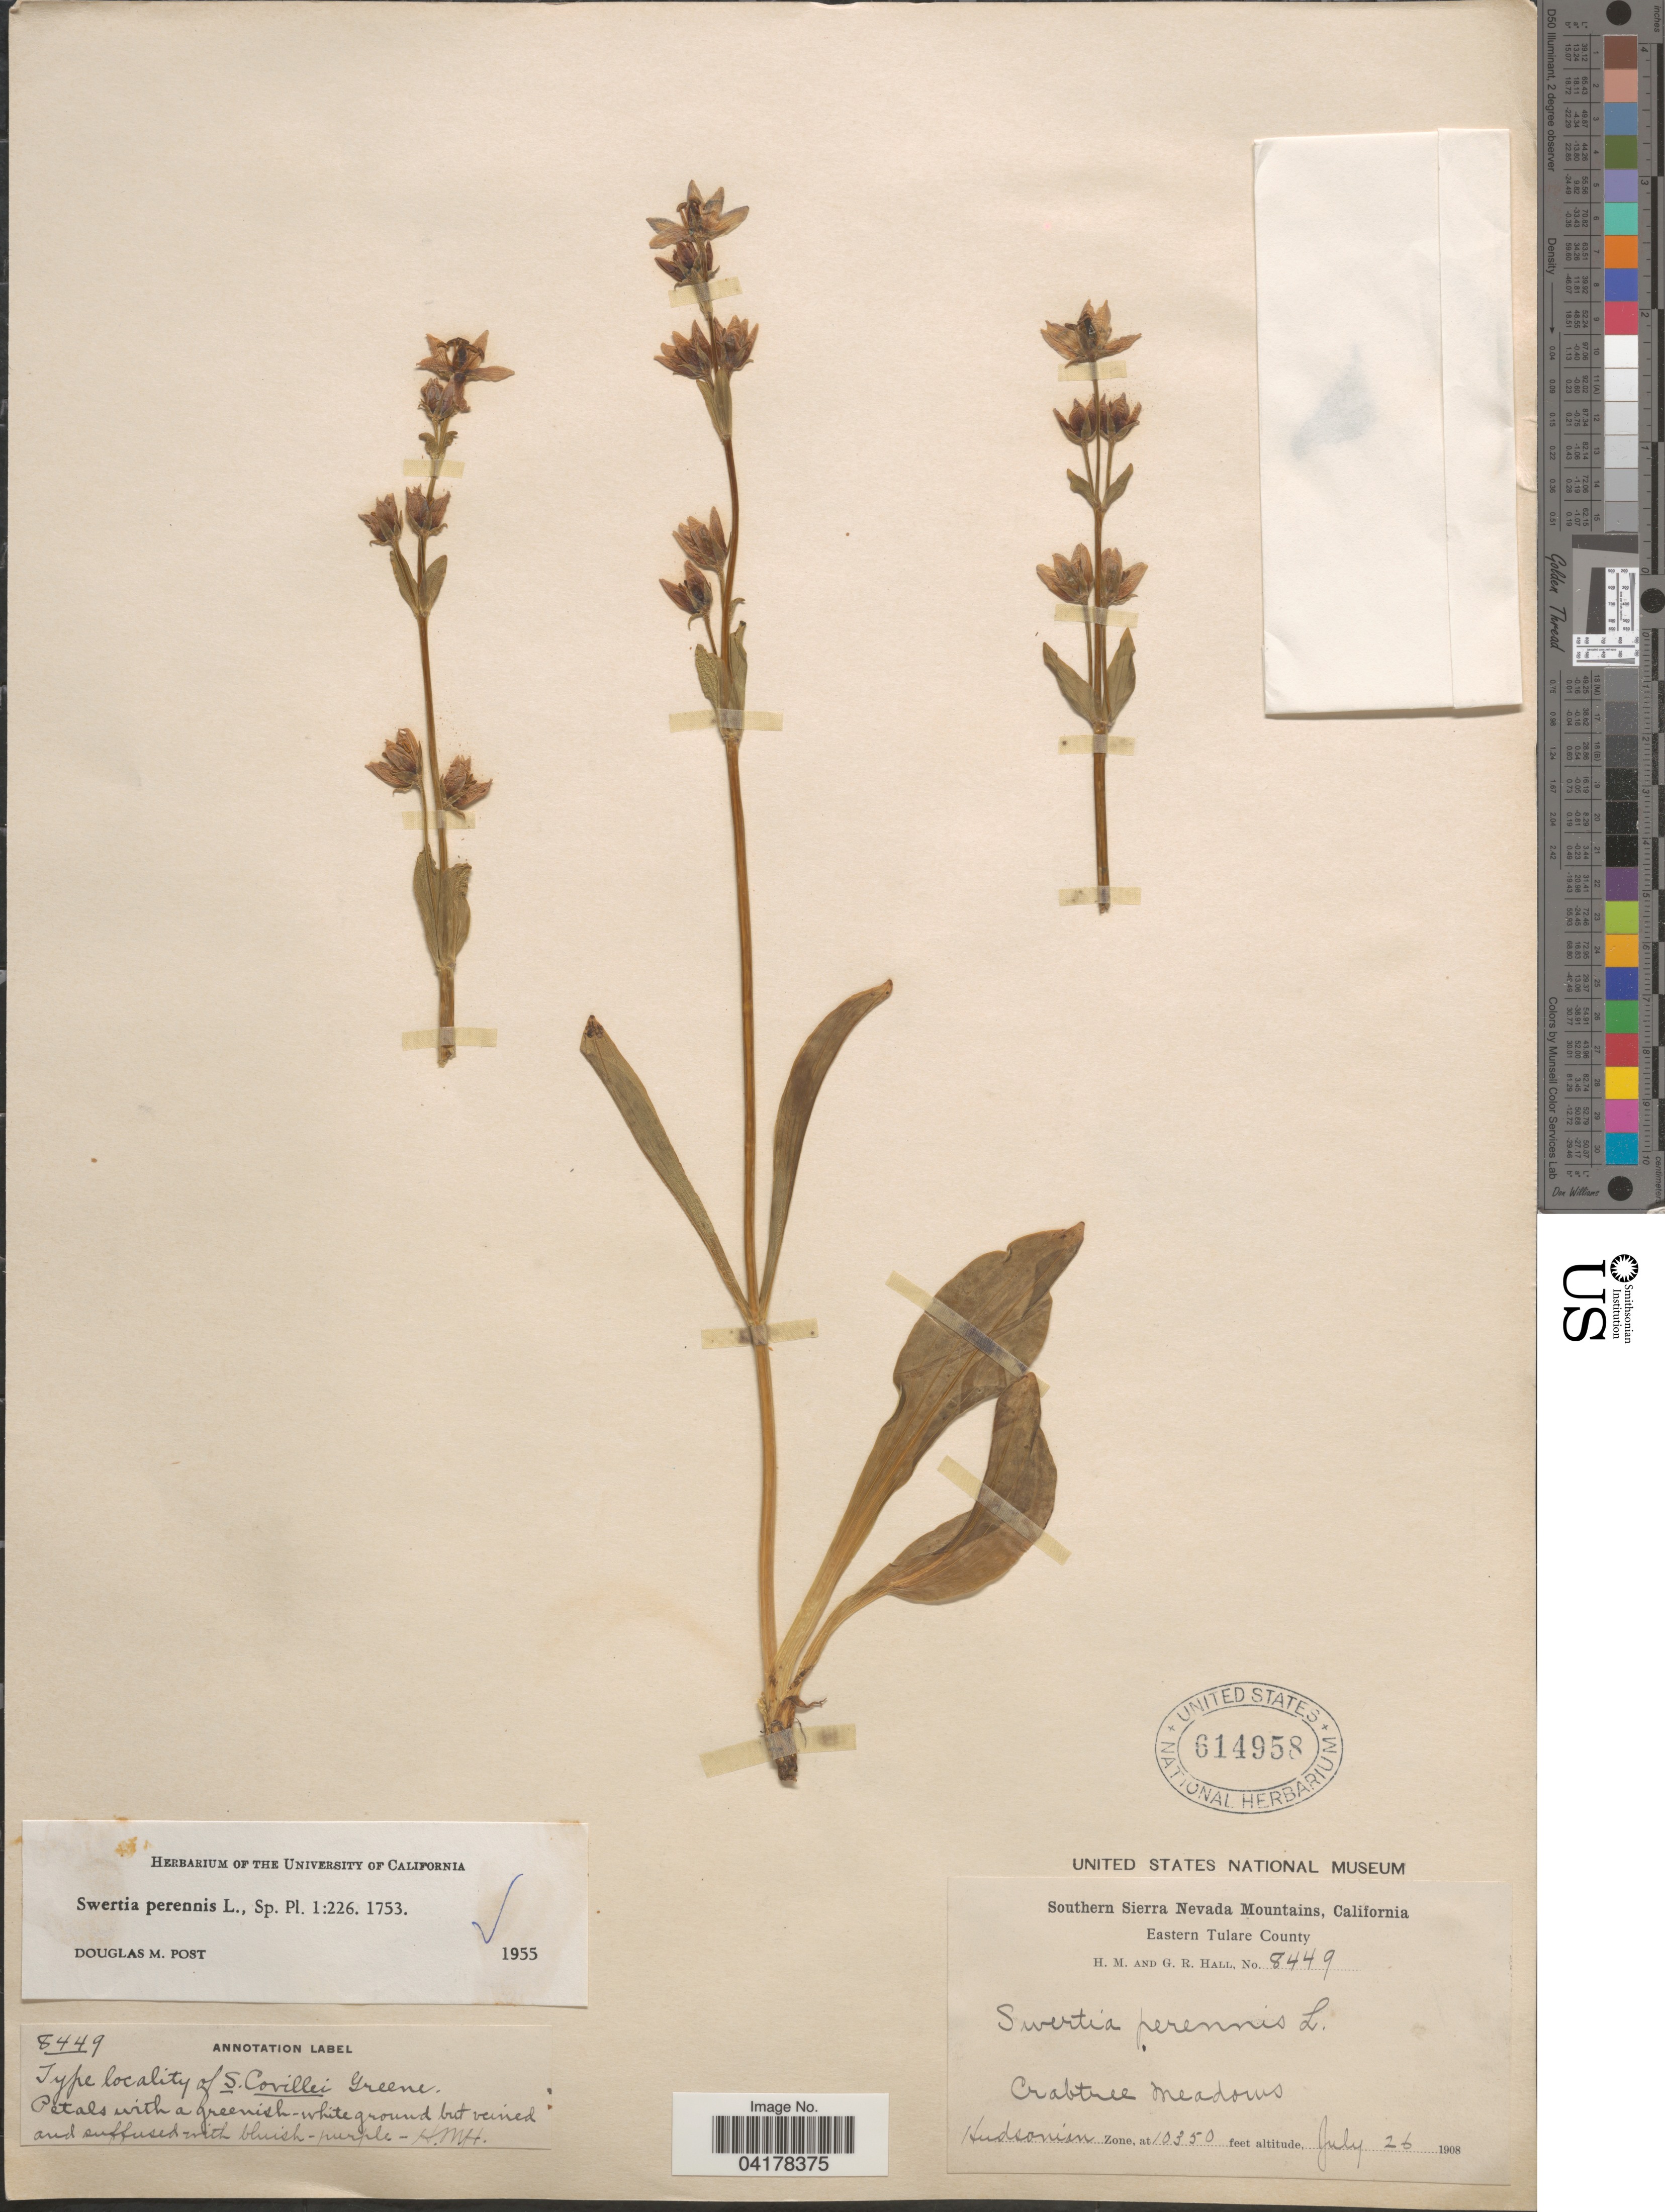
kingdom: Plantae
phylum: Tracheophyta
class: Magnoliopsida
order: Gentianales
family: Gentianaceae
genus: Swertia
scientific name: Swertia perennis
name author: L.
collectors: H. M. Hall & G. Hall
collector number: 8449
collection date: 1908-07-26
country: United States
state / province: California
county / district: Tulare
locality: Southern Sierra Nevada Mountains. Eastern Tulare County. Crabtree Meadows. Hudsonian Zone.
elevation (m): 3155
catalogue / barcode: US 614958